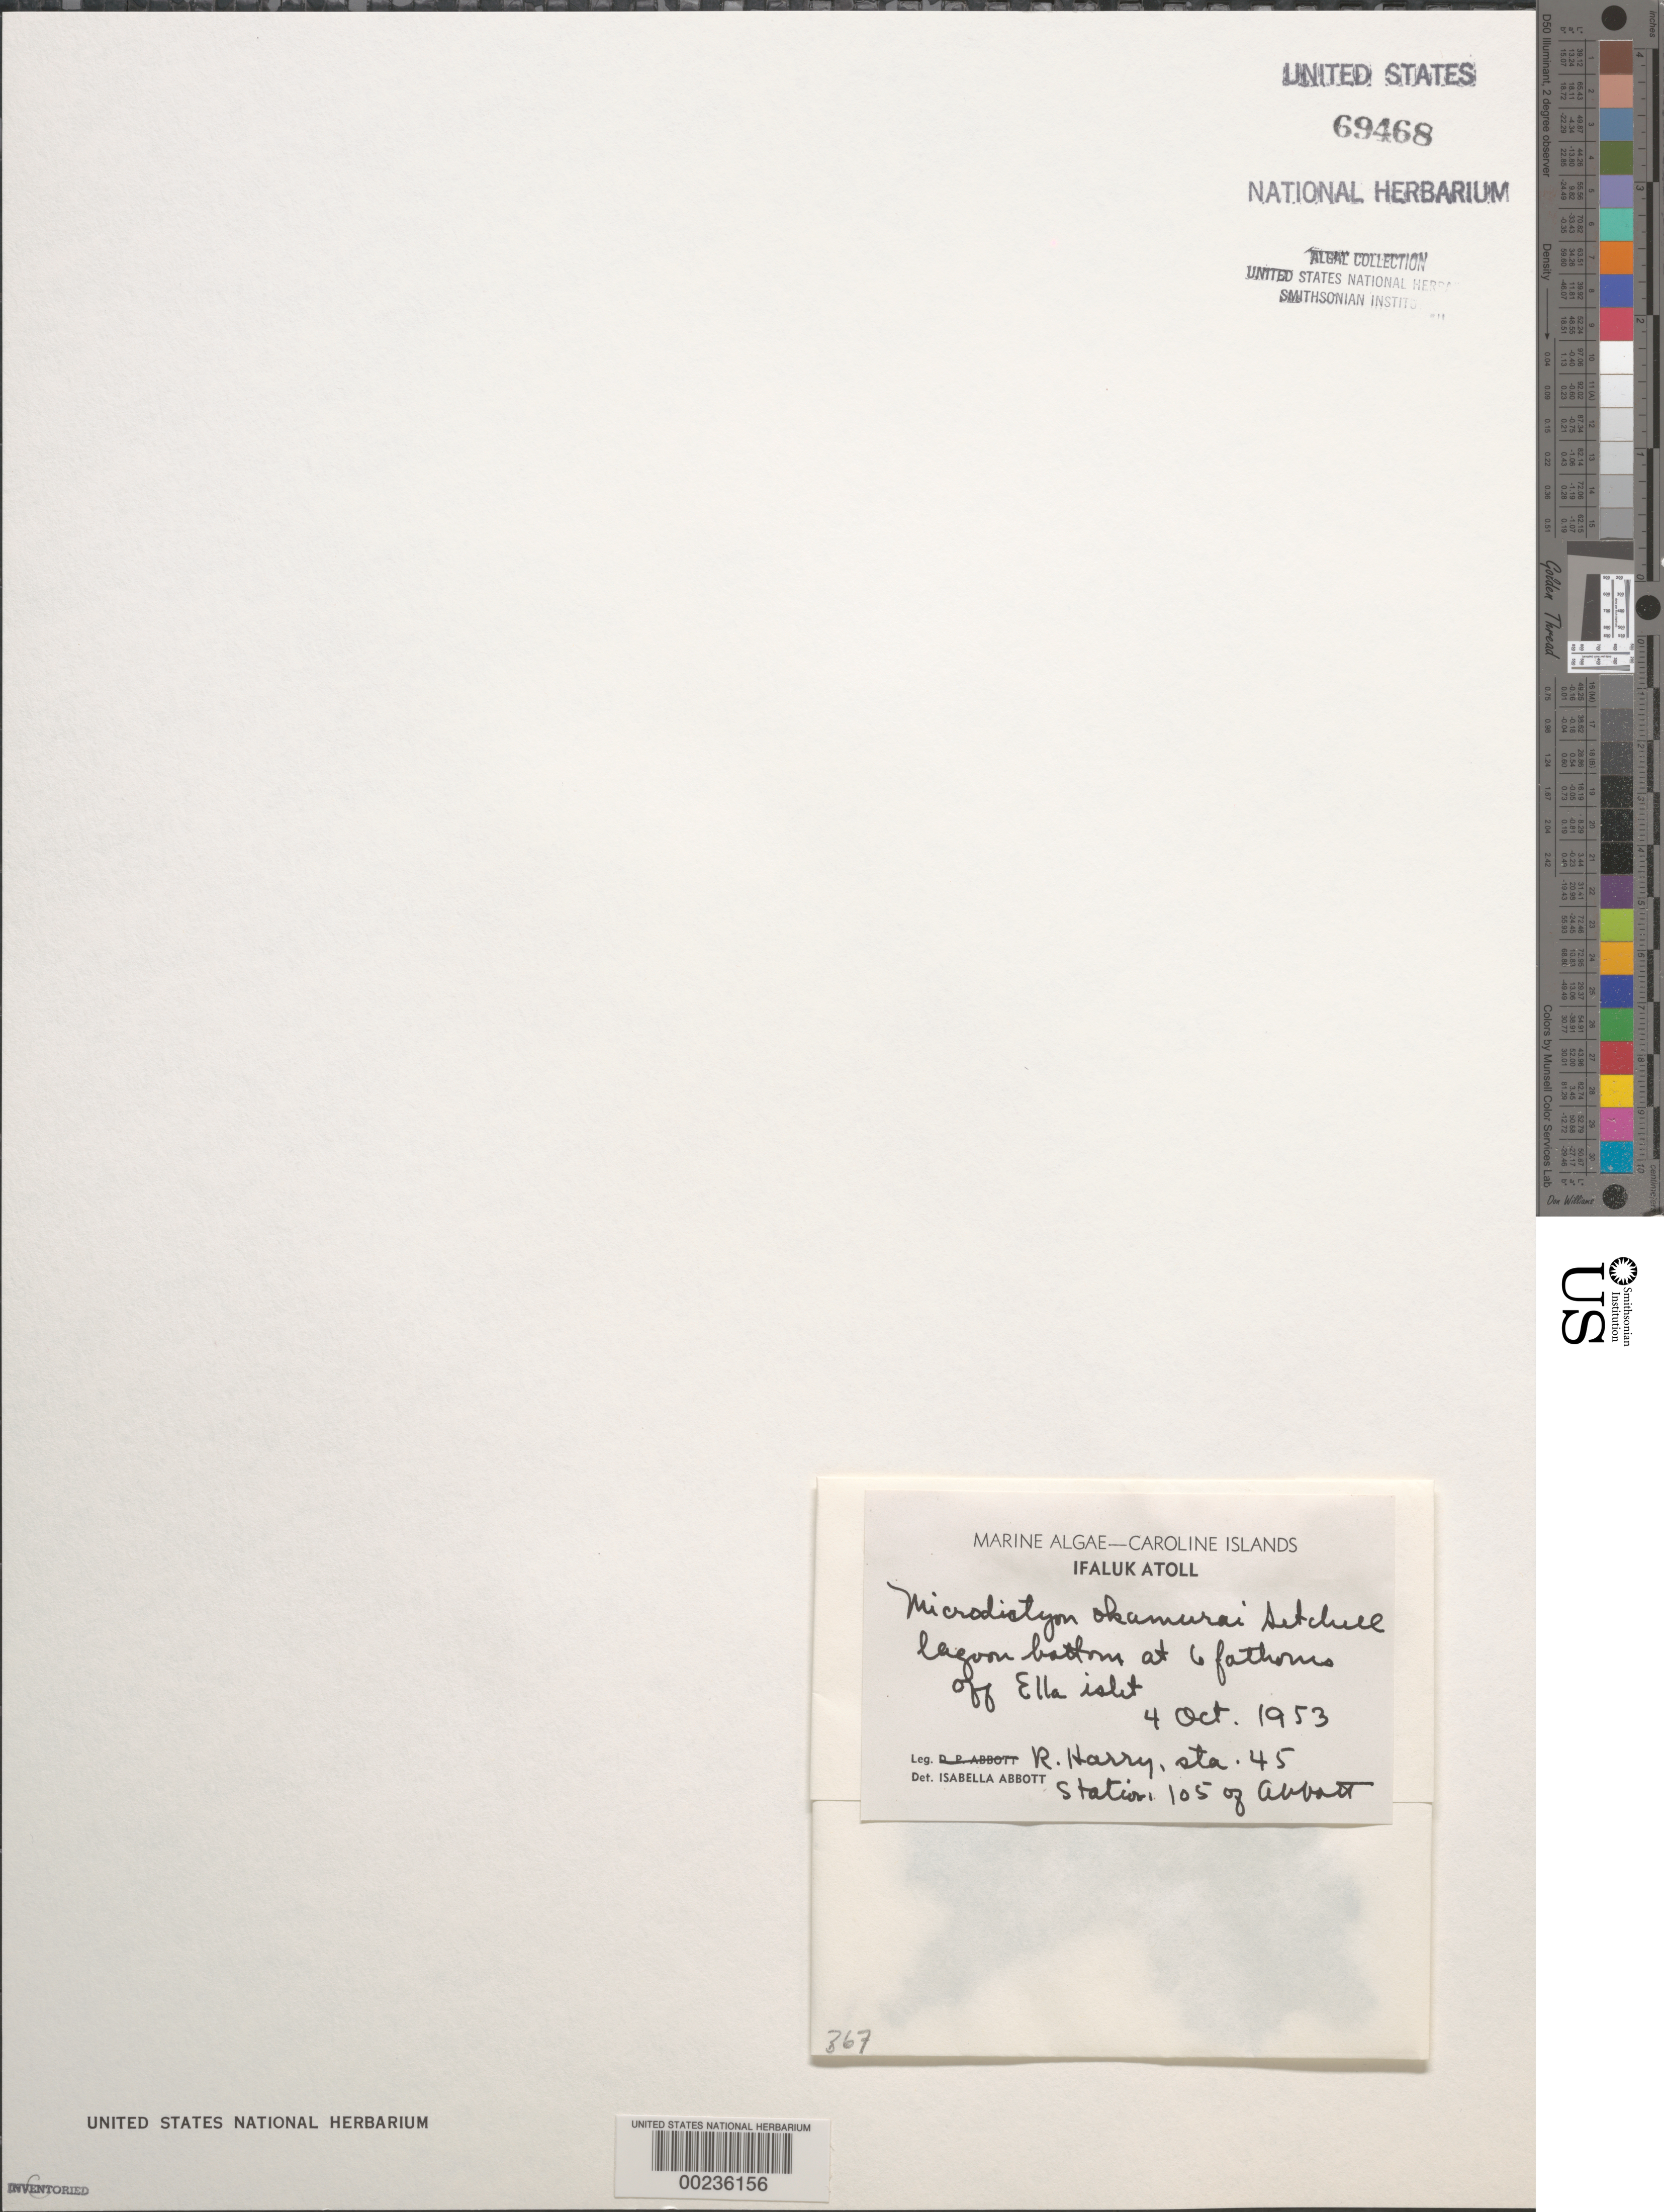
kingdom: Plantae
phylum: Chlorophyta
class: Ulvophyceae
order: Cladophorales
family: Anadyomenaceae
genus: Microdictyon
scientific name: Microdictyon okamurae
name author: Setch.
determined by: Abbott, Isabella A.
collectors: R. Harry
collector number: IAA Station 105 & Harry Station 45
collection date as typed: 04 Oct 1953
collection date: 1953-10-04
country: Micronesia, Federated States of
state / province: Yap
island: Ifalik (Ifaluk) Atoll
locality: Off Ella Islet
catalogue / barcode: US 69468